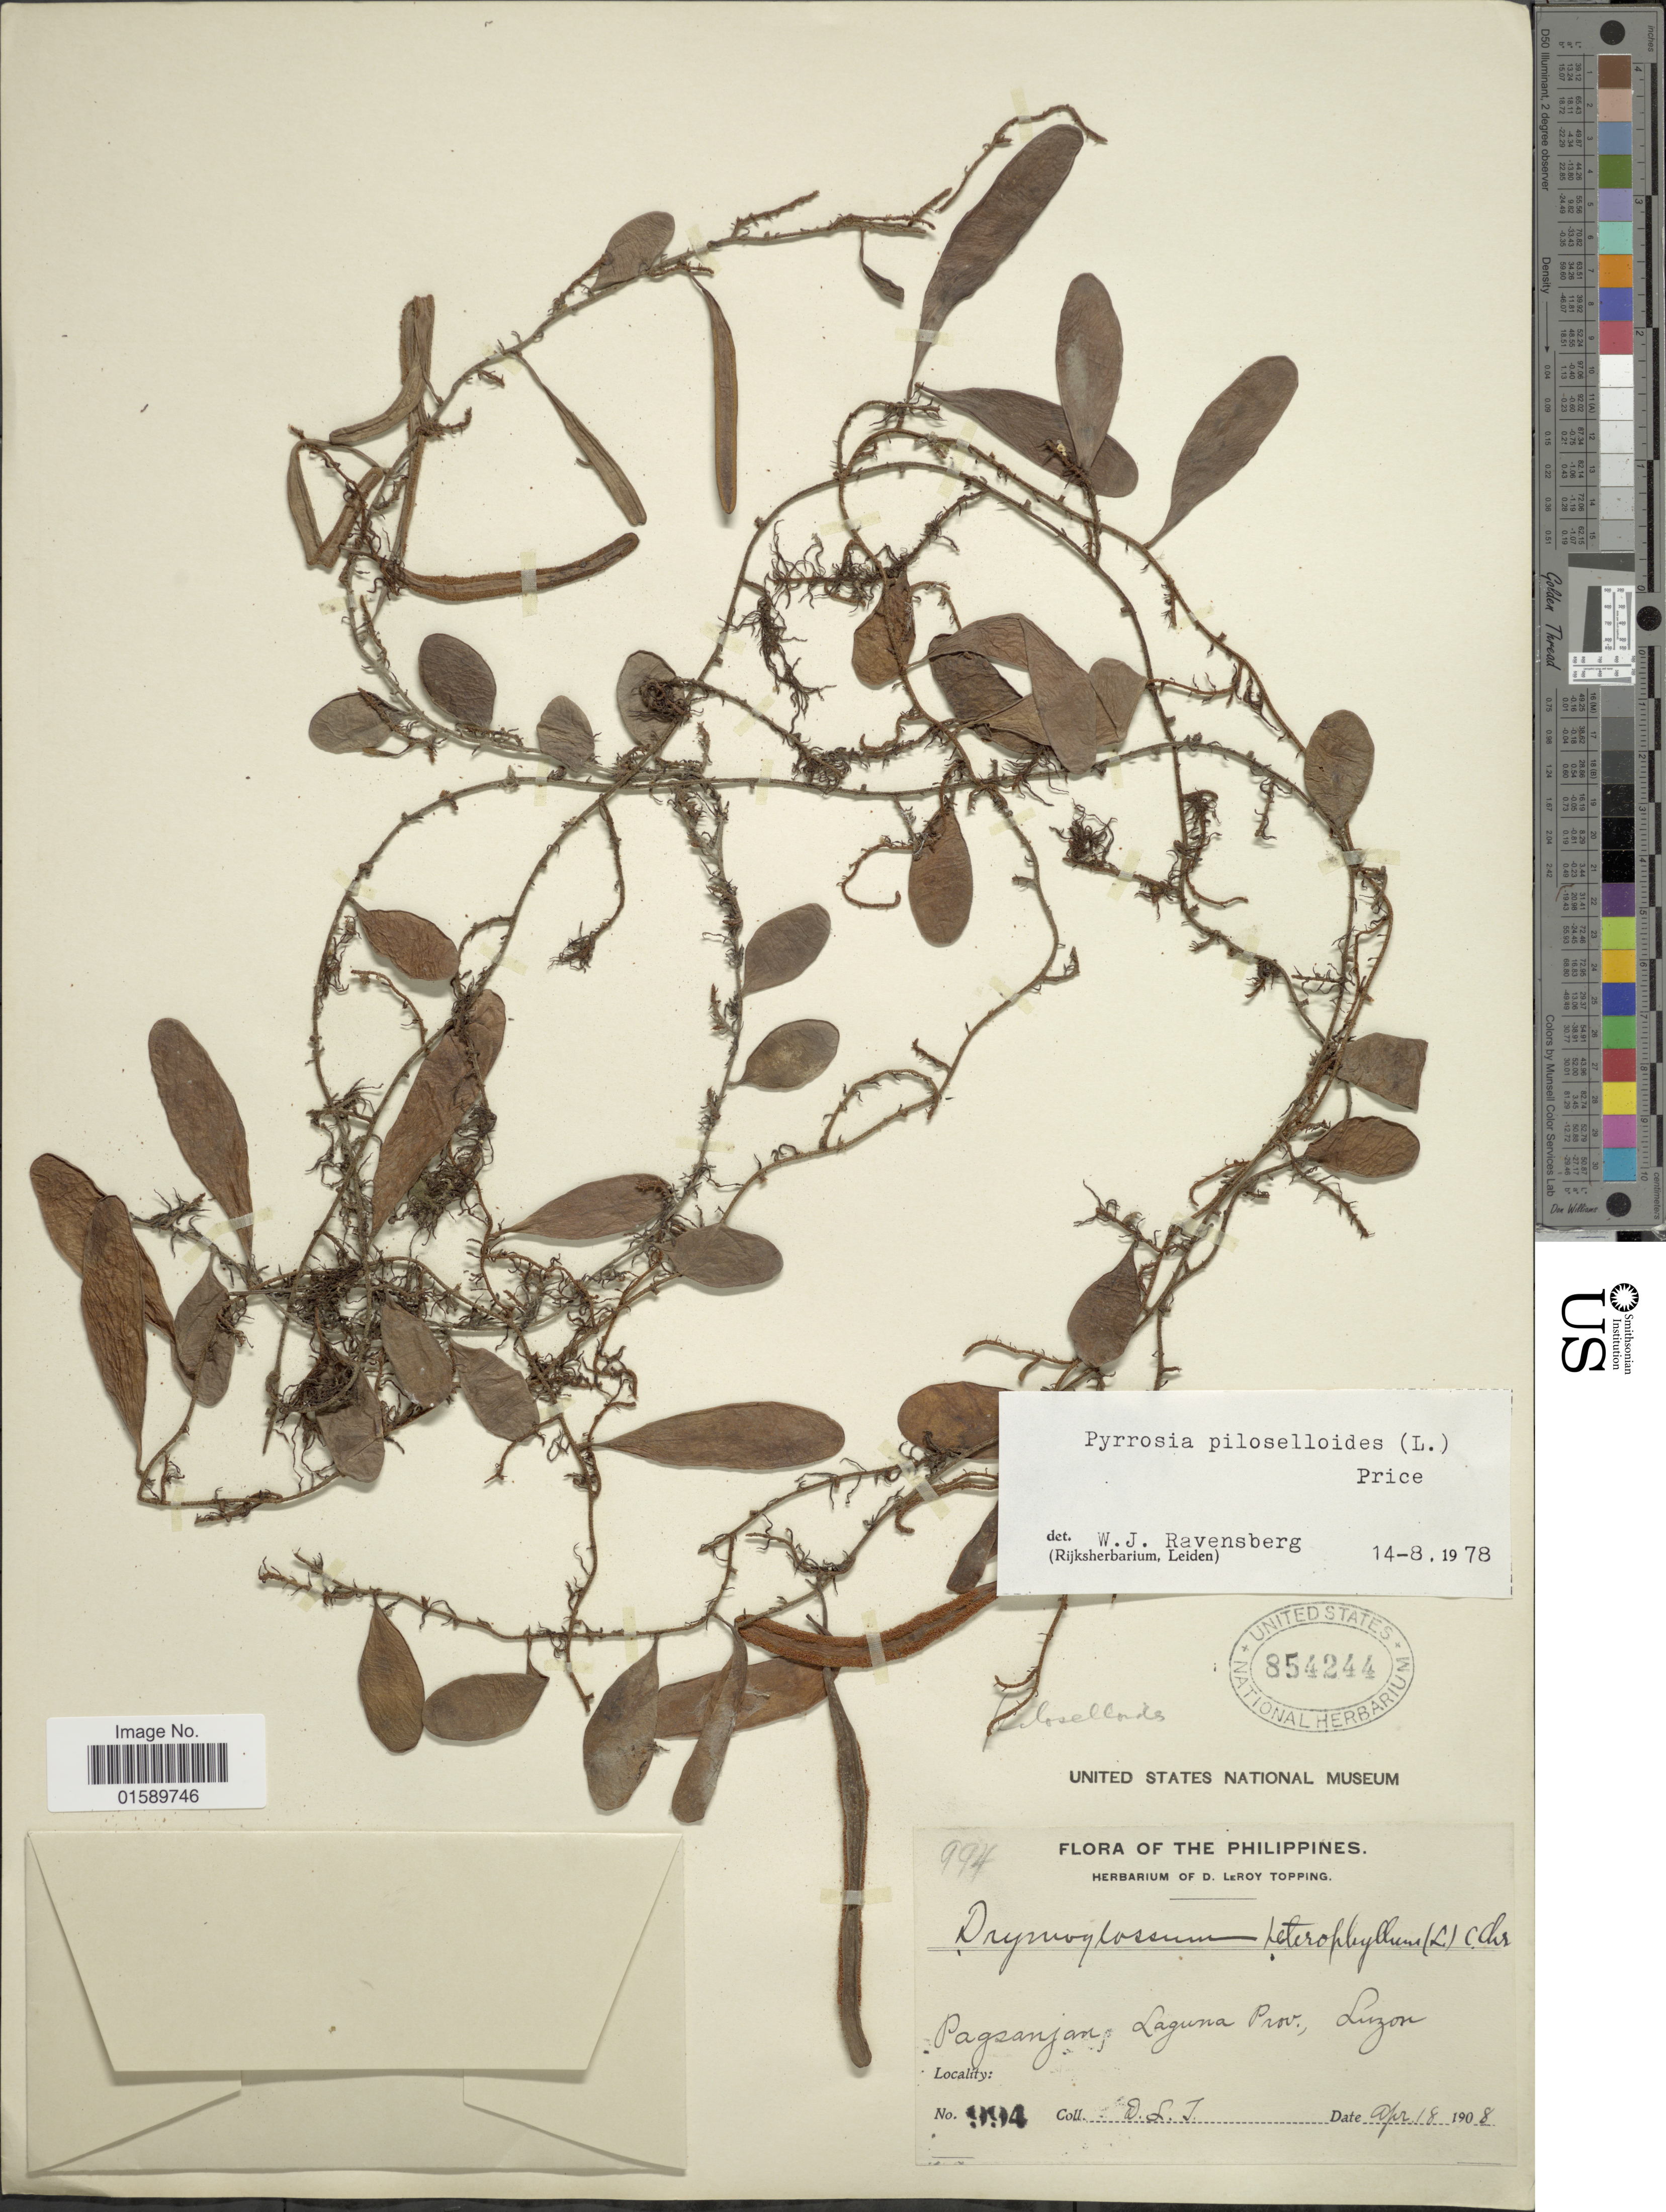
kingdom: Plantae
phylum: Tracheophyta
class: Polypodiopsida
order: Polypodiales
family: Polypodiaceae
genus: Pyrrosia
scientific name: Pyrrosia piloselloides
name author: (L.) M.G. Price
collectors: D. L. Topping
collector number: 994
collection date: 1908-04-18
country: Philippines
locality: Pagsanjan; Laguna Prov., Luzon.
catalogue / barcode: US 854244